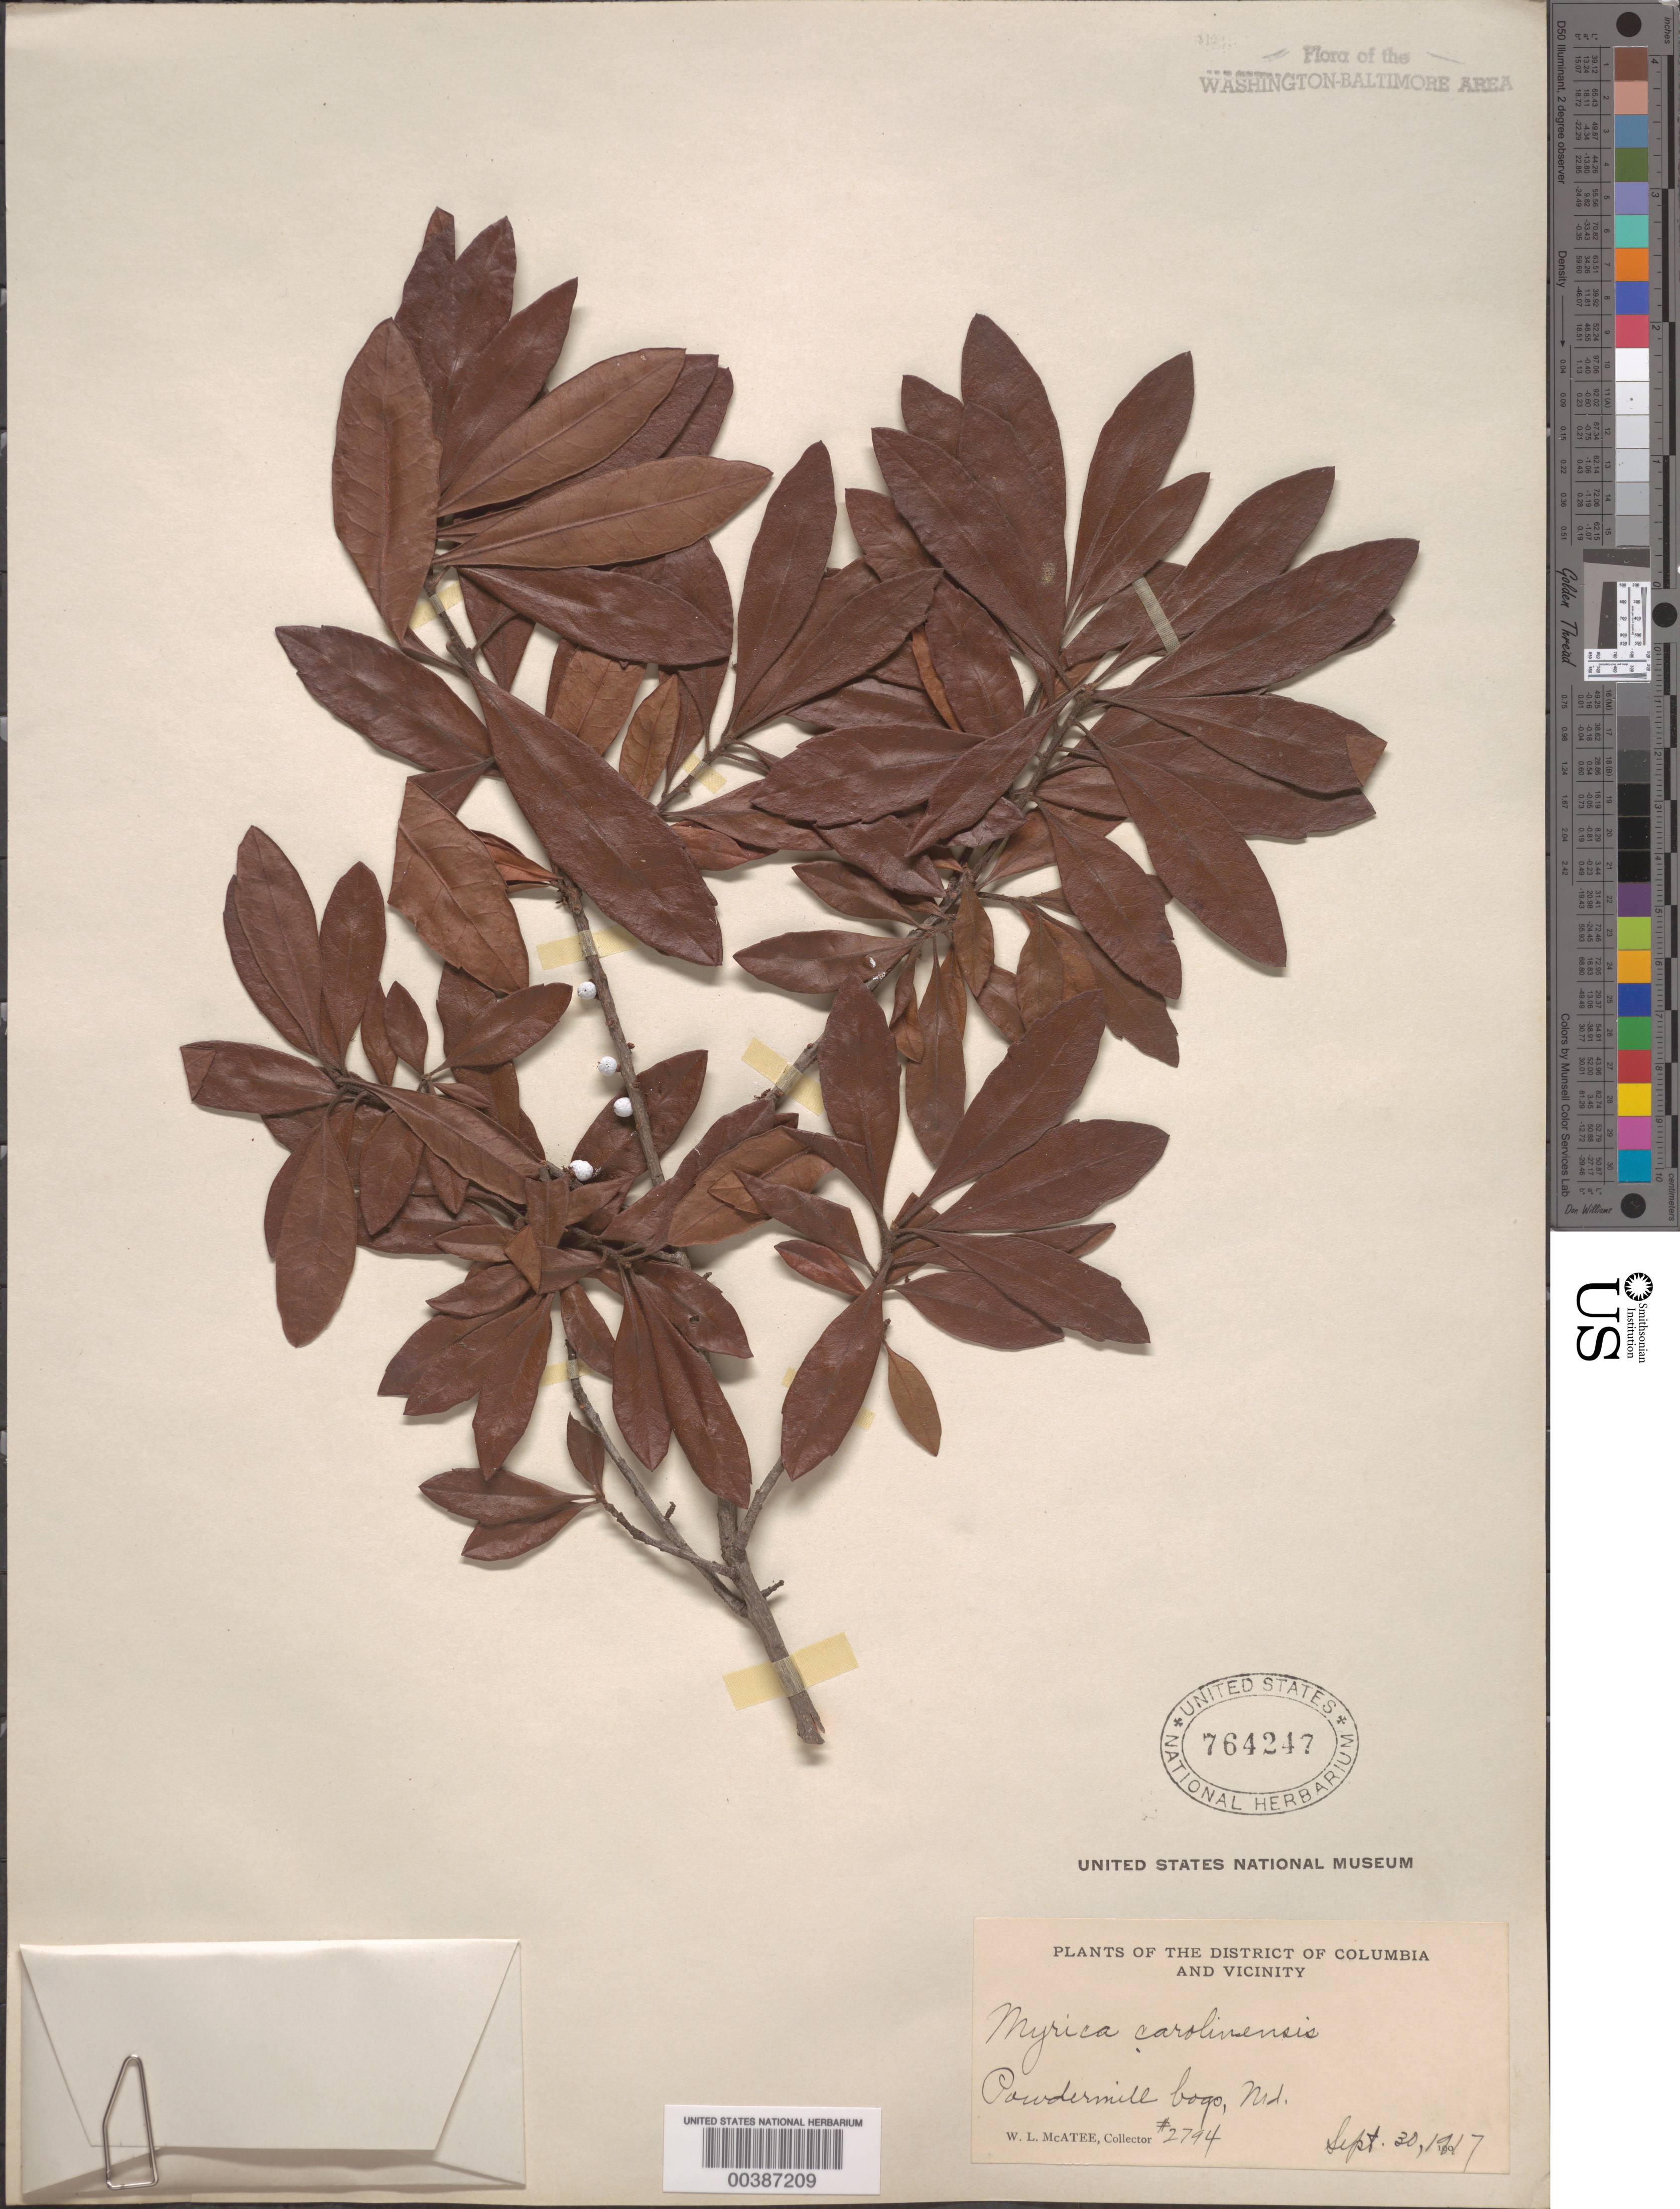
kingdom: Plantae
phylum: Tracheophyta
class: Magnoliopsida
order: Fagales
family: Myricaceae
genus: Morella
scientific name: Morella pensylvanica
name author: (Mirb.) Kartesz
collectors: W. McAtee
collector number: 2794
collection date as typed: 30 Sep 1917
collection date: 1917-09-30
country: United States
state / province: Maryland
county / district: Prince George's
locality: Powder Mill Bogs, Beltsville vicinity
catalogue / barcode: US 764247